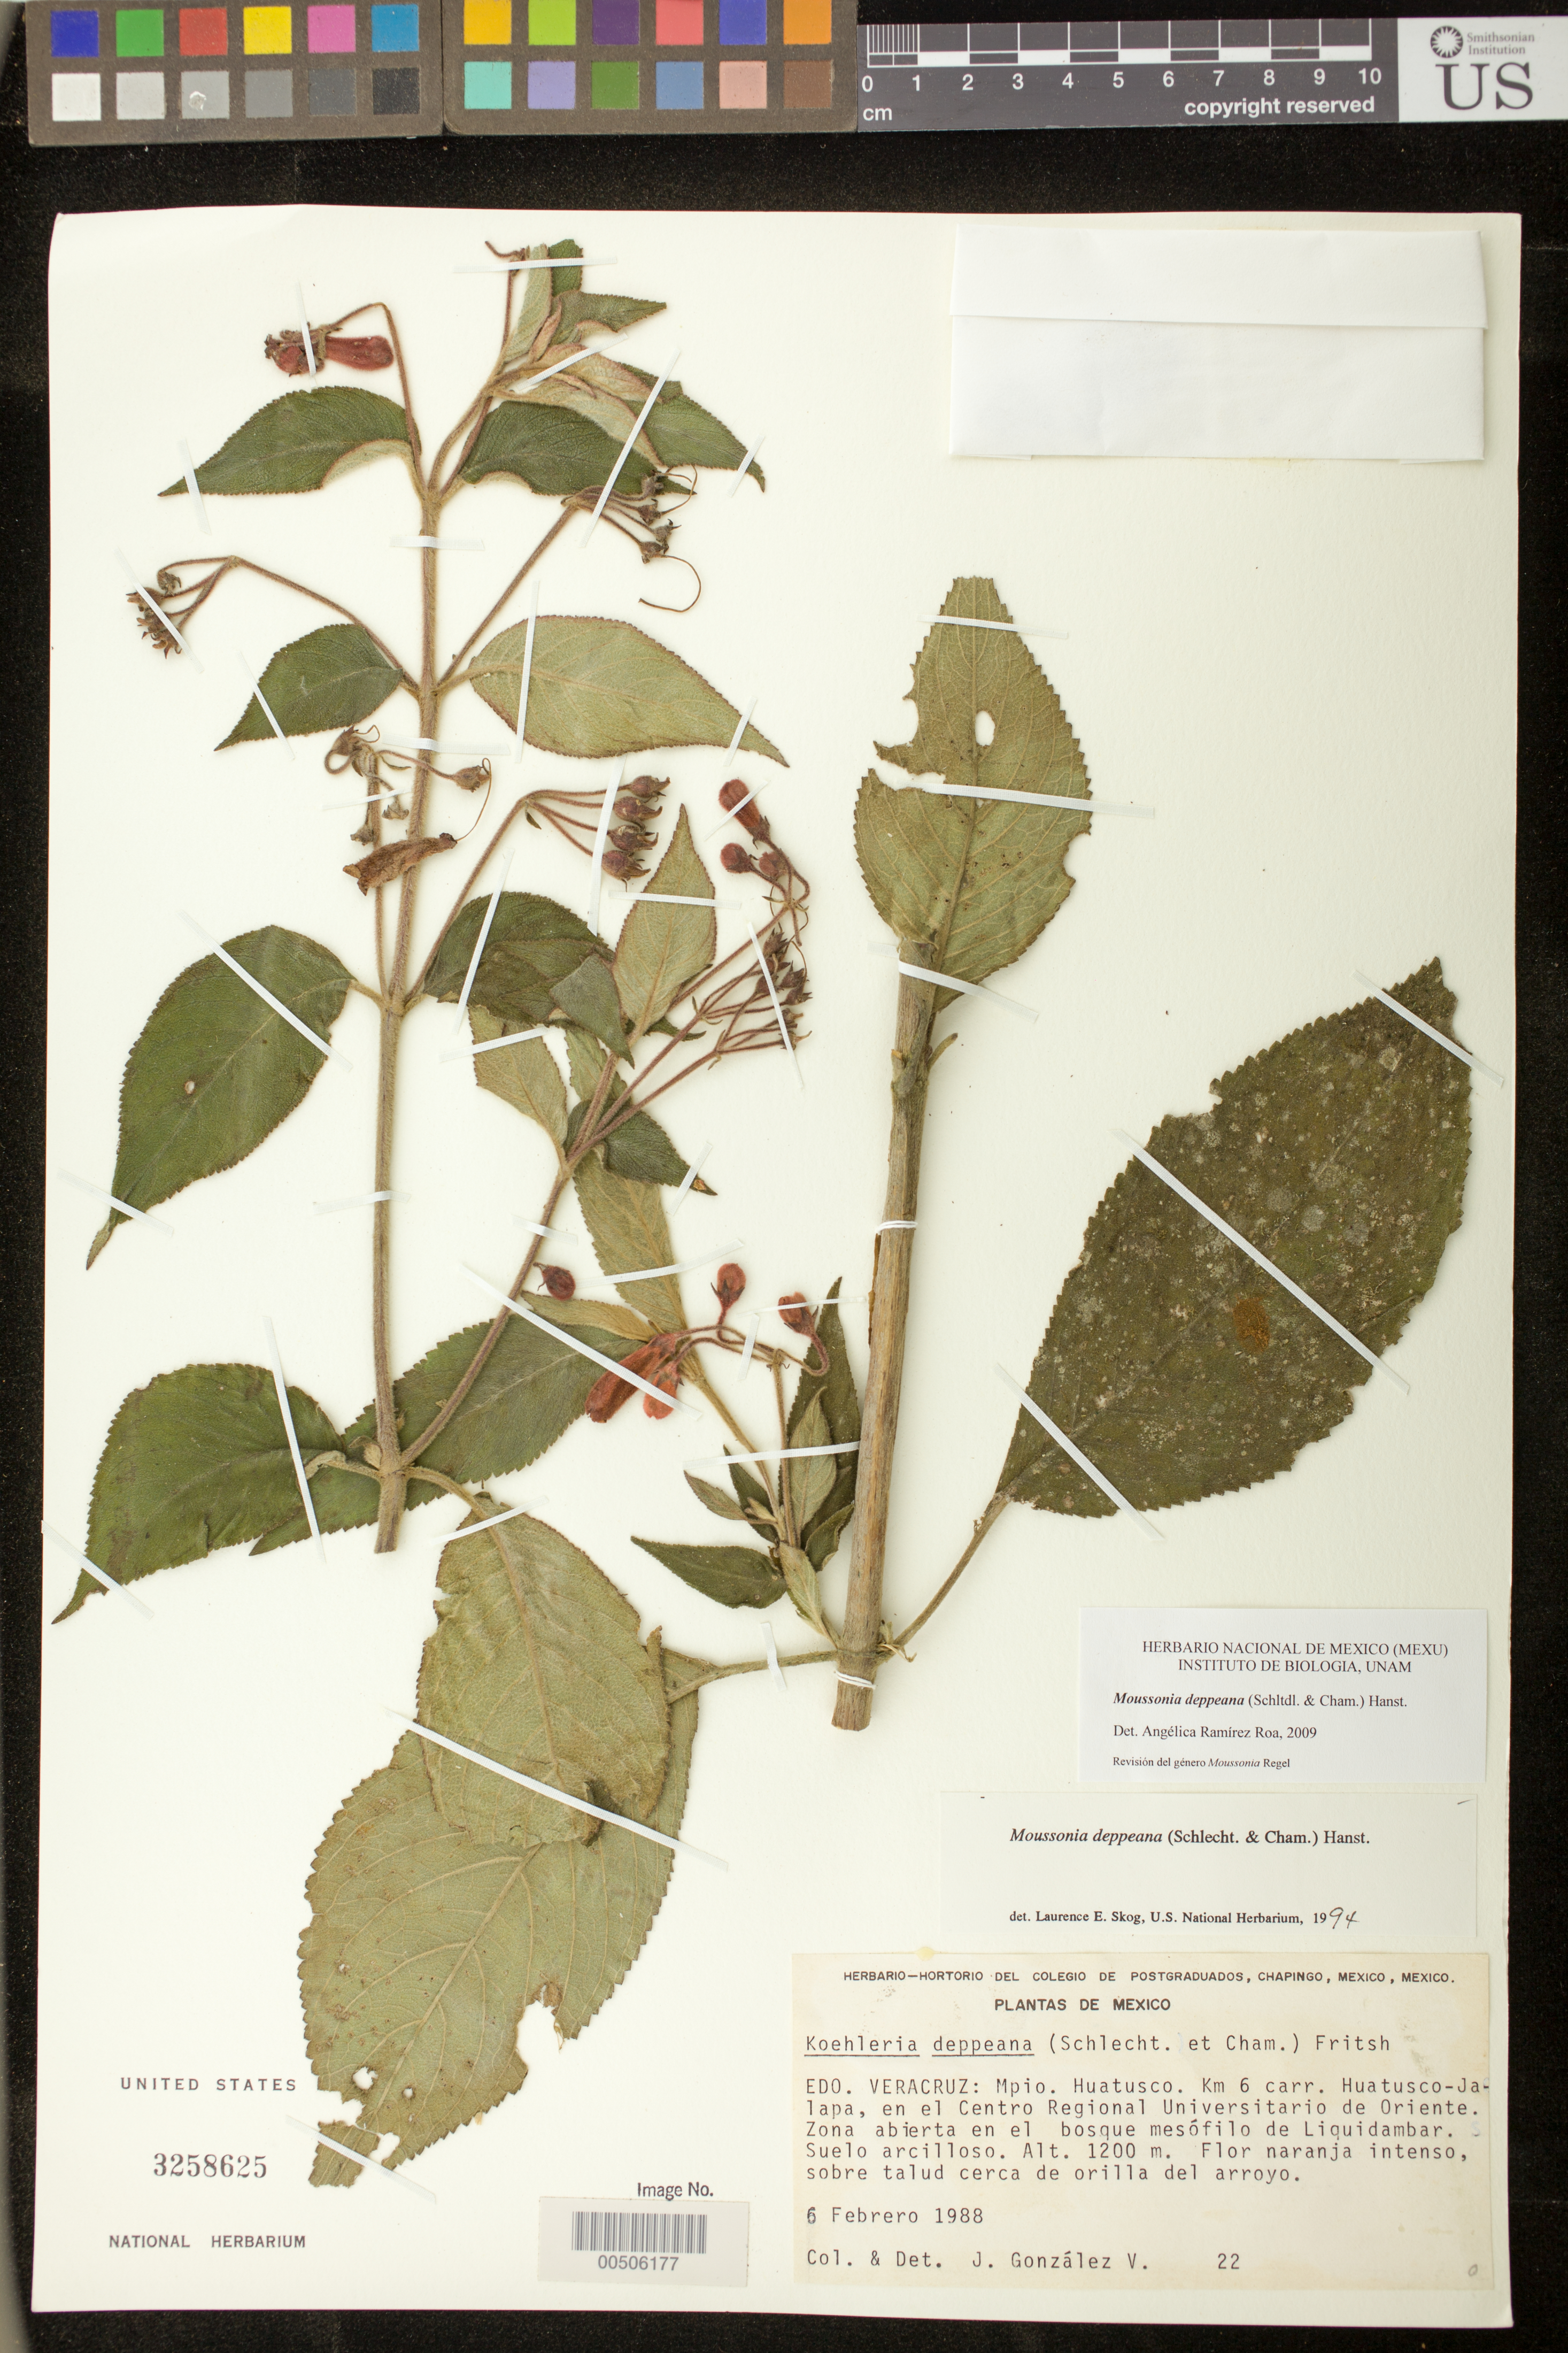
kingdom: Plantae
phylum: Tracheophyta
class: Magnoliopsida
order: Lamiales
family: Gesneriaceae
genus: Moussonia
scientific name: Moussonia deppeana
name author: (Schltdl. & Cham.) Klotzsch ex Hanst.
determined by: Ramírez-Roa, A.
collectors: J. González V.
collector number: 22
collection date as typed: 06 Feb 1988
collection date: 1988-02-06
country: Mexico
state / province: Veracruz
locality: Huatusco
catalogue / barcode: US 3258625